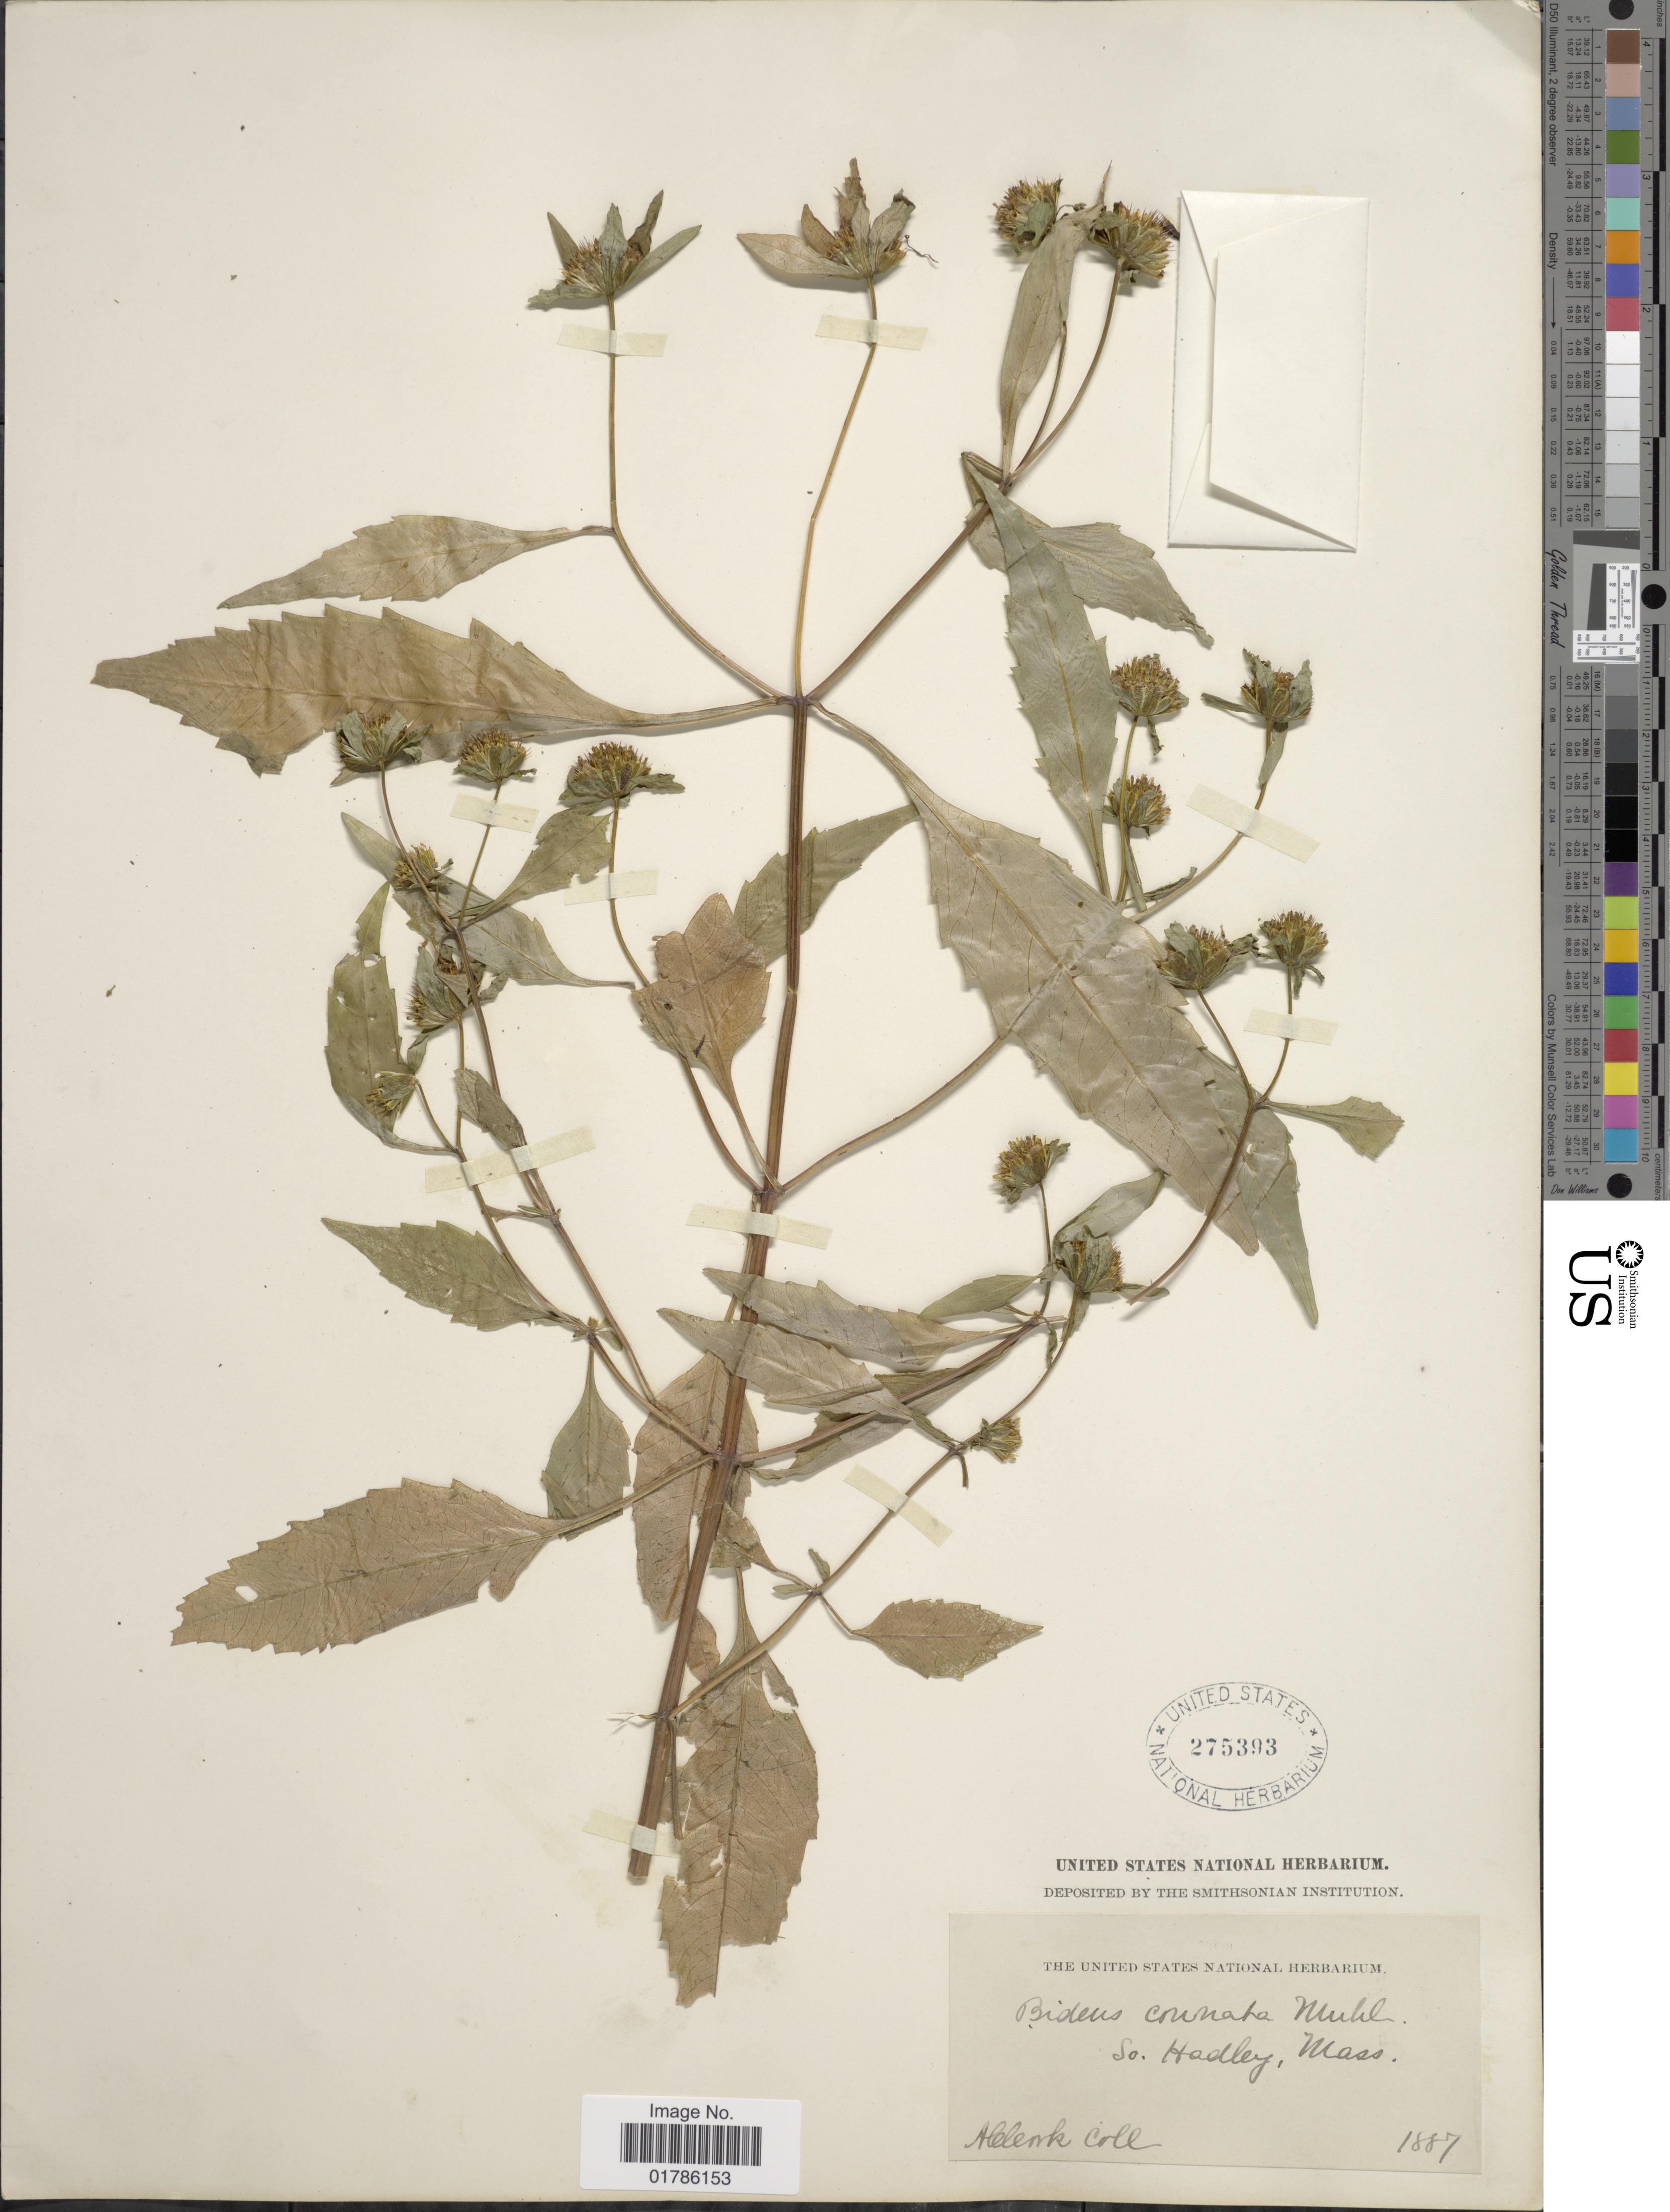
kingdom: Plantae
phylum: Tracheophyta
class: Magnoliopsida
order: Asterales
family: Asteraceae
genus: Bidens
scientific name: Bidens connata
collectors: A. Cook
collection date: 1887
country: United States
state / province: Massachusetts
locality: So. Hadley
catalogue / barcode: US 275393